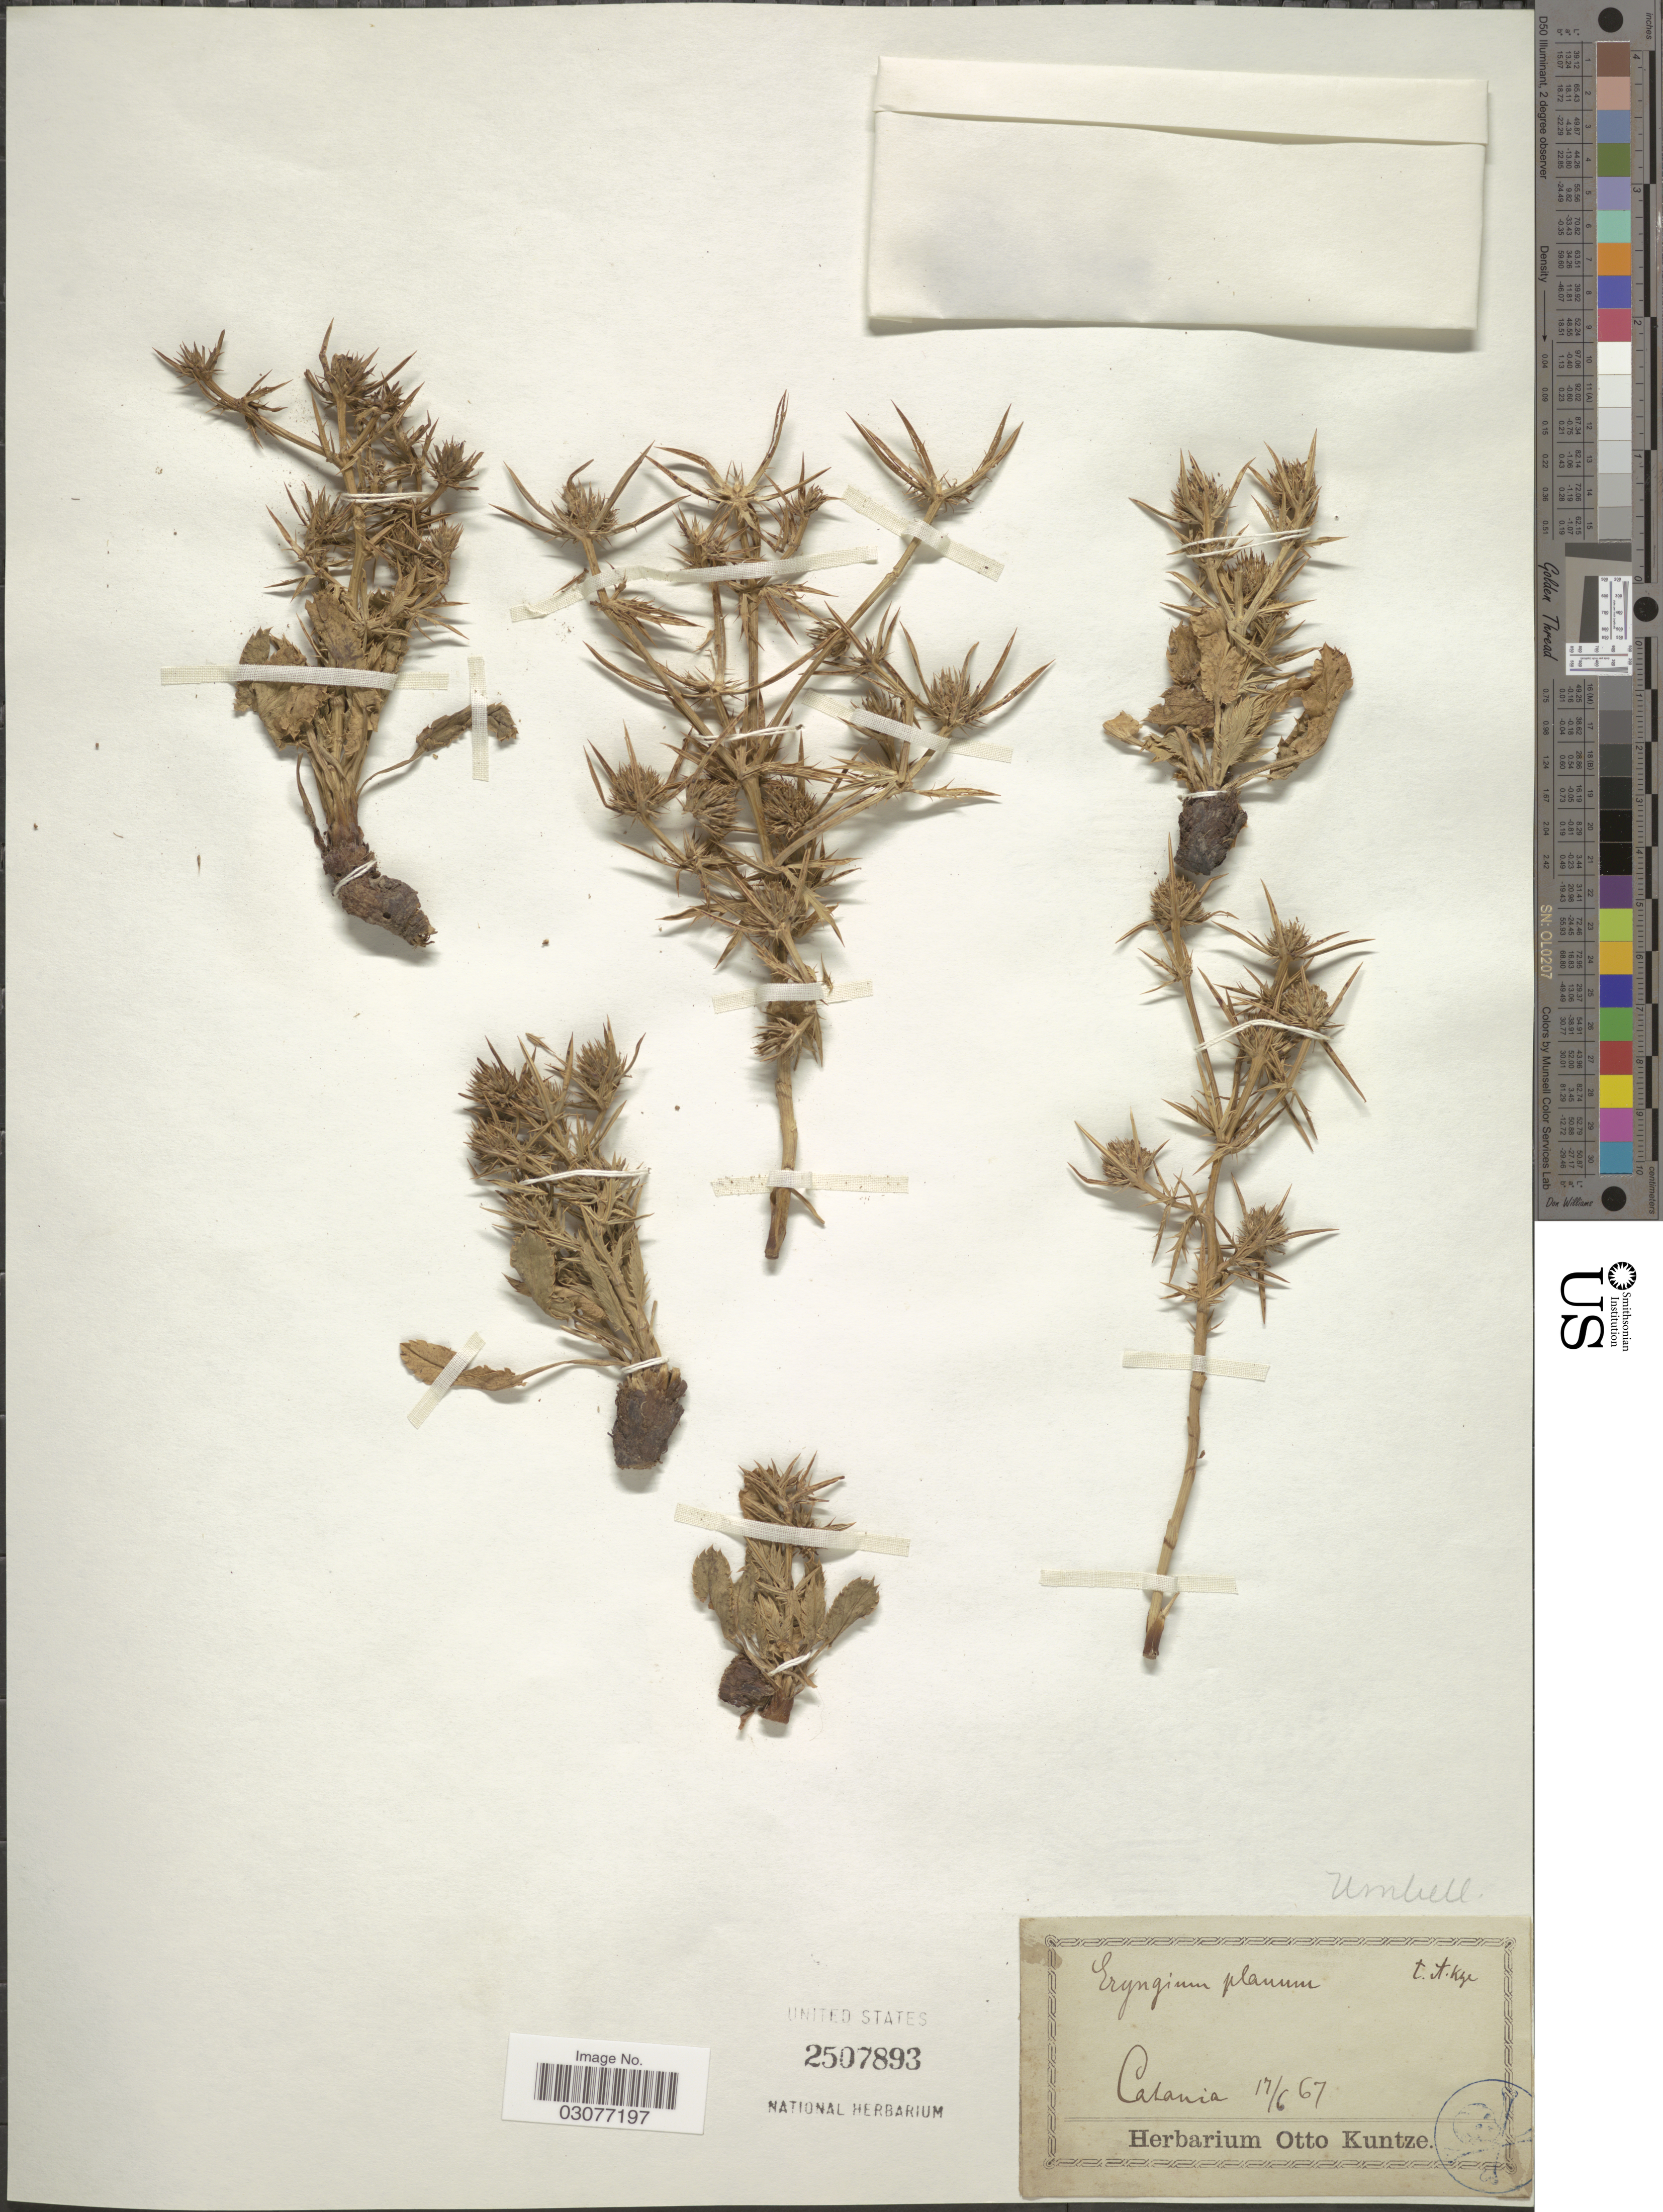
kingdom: Plantae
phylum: Tracheophyta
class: Magnoliopsida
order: Apiales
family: Apiaceae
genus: Eryngium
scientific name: Eryngium planum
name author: L.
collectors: ex herb. Otto Kuntze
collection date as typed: Transcribed d/m/y: 17/6/67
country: Italy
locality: Catania.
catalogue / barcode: US 2507893